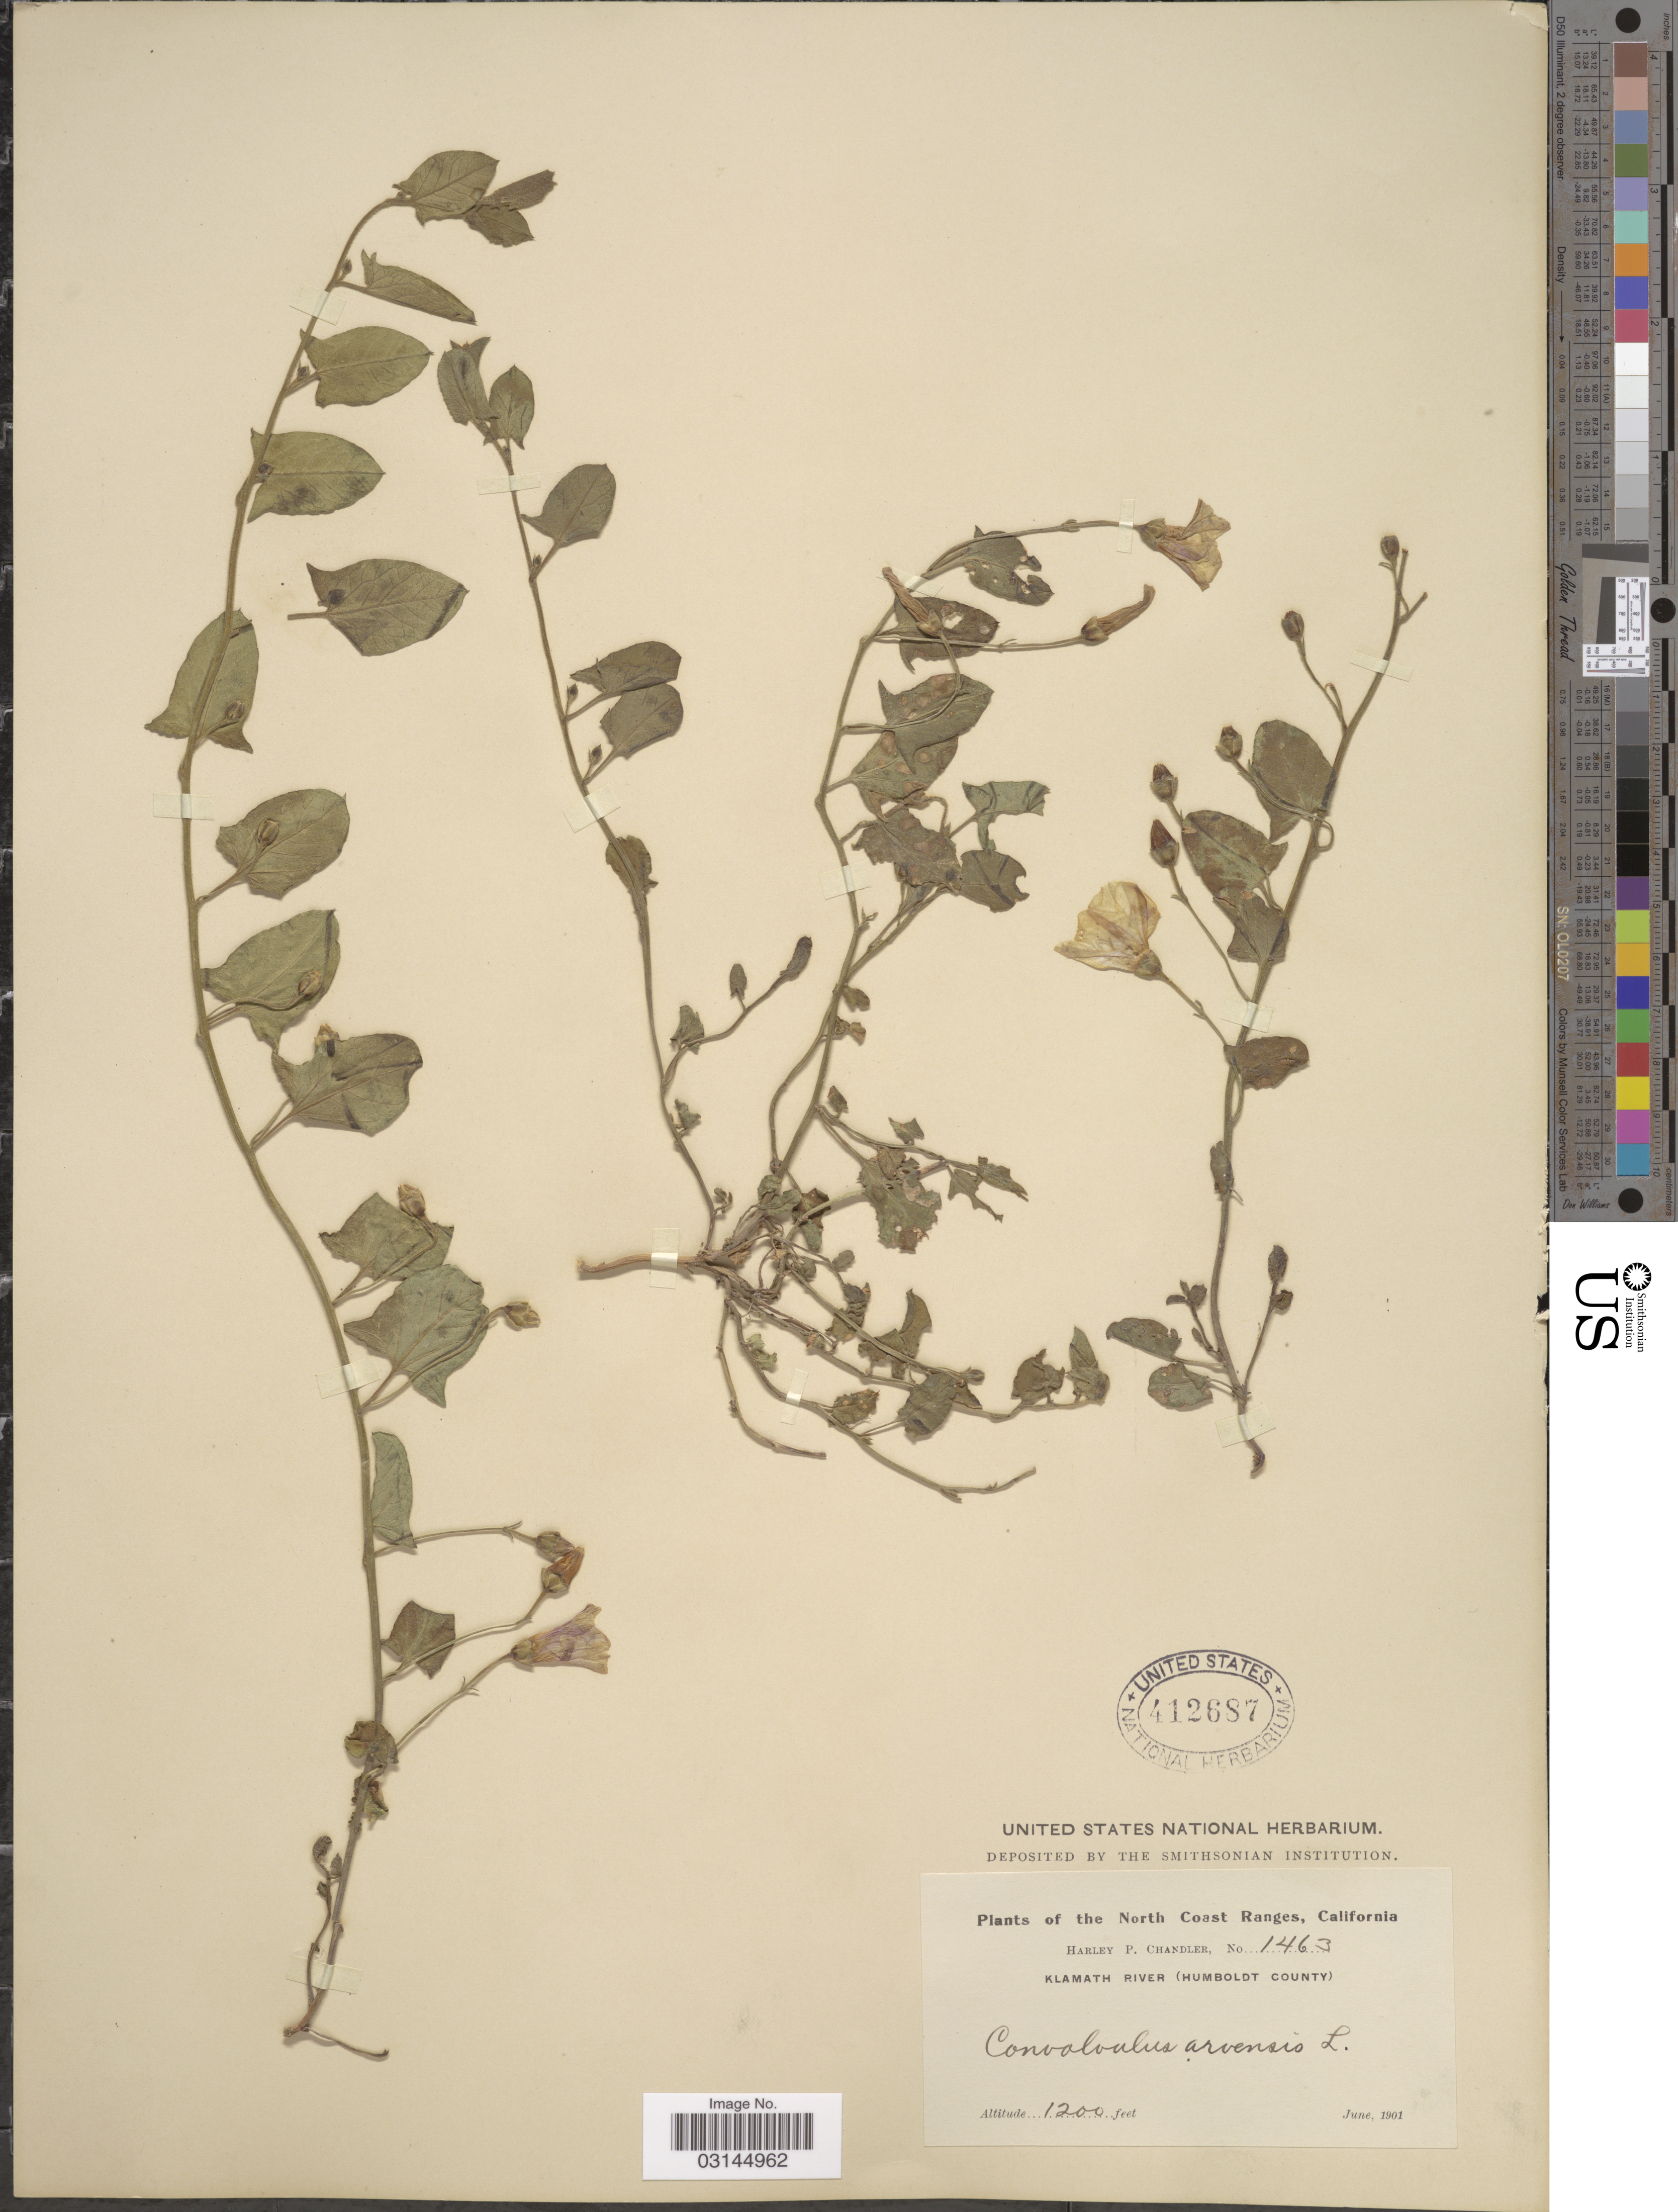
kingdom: Plantae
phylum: Tracheophyta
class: Magnoliopsida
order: Solanales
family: Convolvulaceae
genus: Convolvulus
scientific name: Convolvulus arvensis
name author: L.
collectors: H. Chandler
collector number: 1463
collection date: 1901-06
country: United States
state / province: California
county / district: Humboldt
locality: The North Coast Ranges. Klamath River (Humboldt County).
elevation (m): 366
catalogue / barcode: US 412687